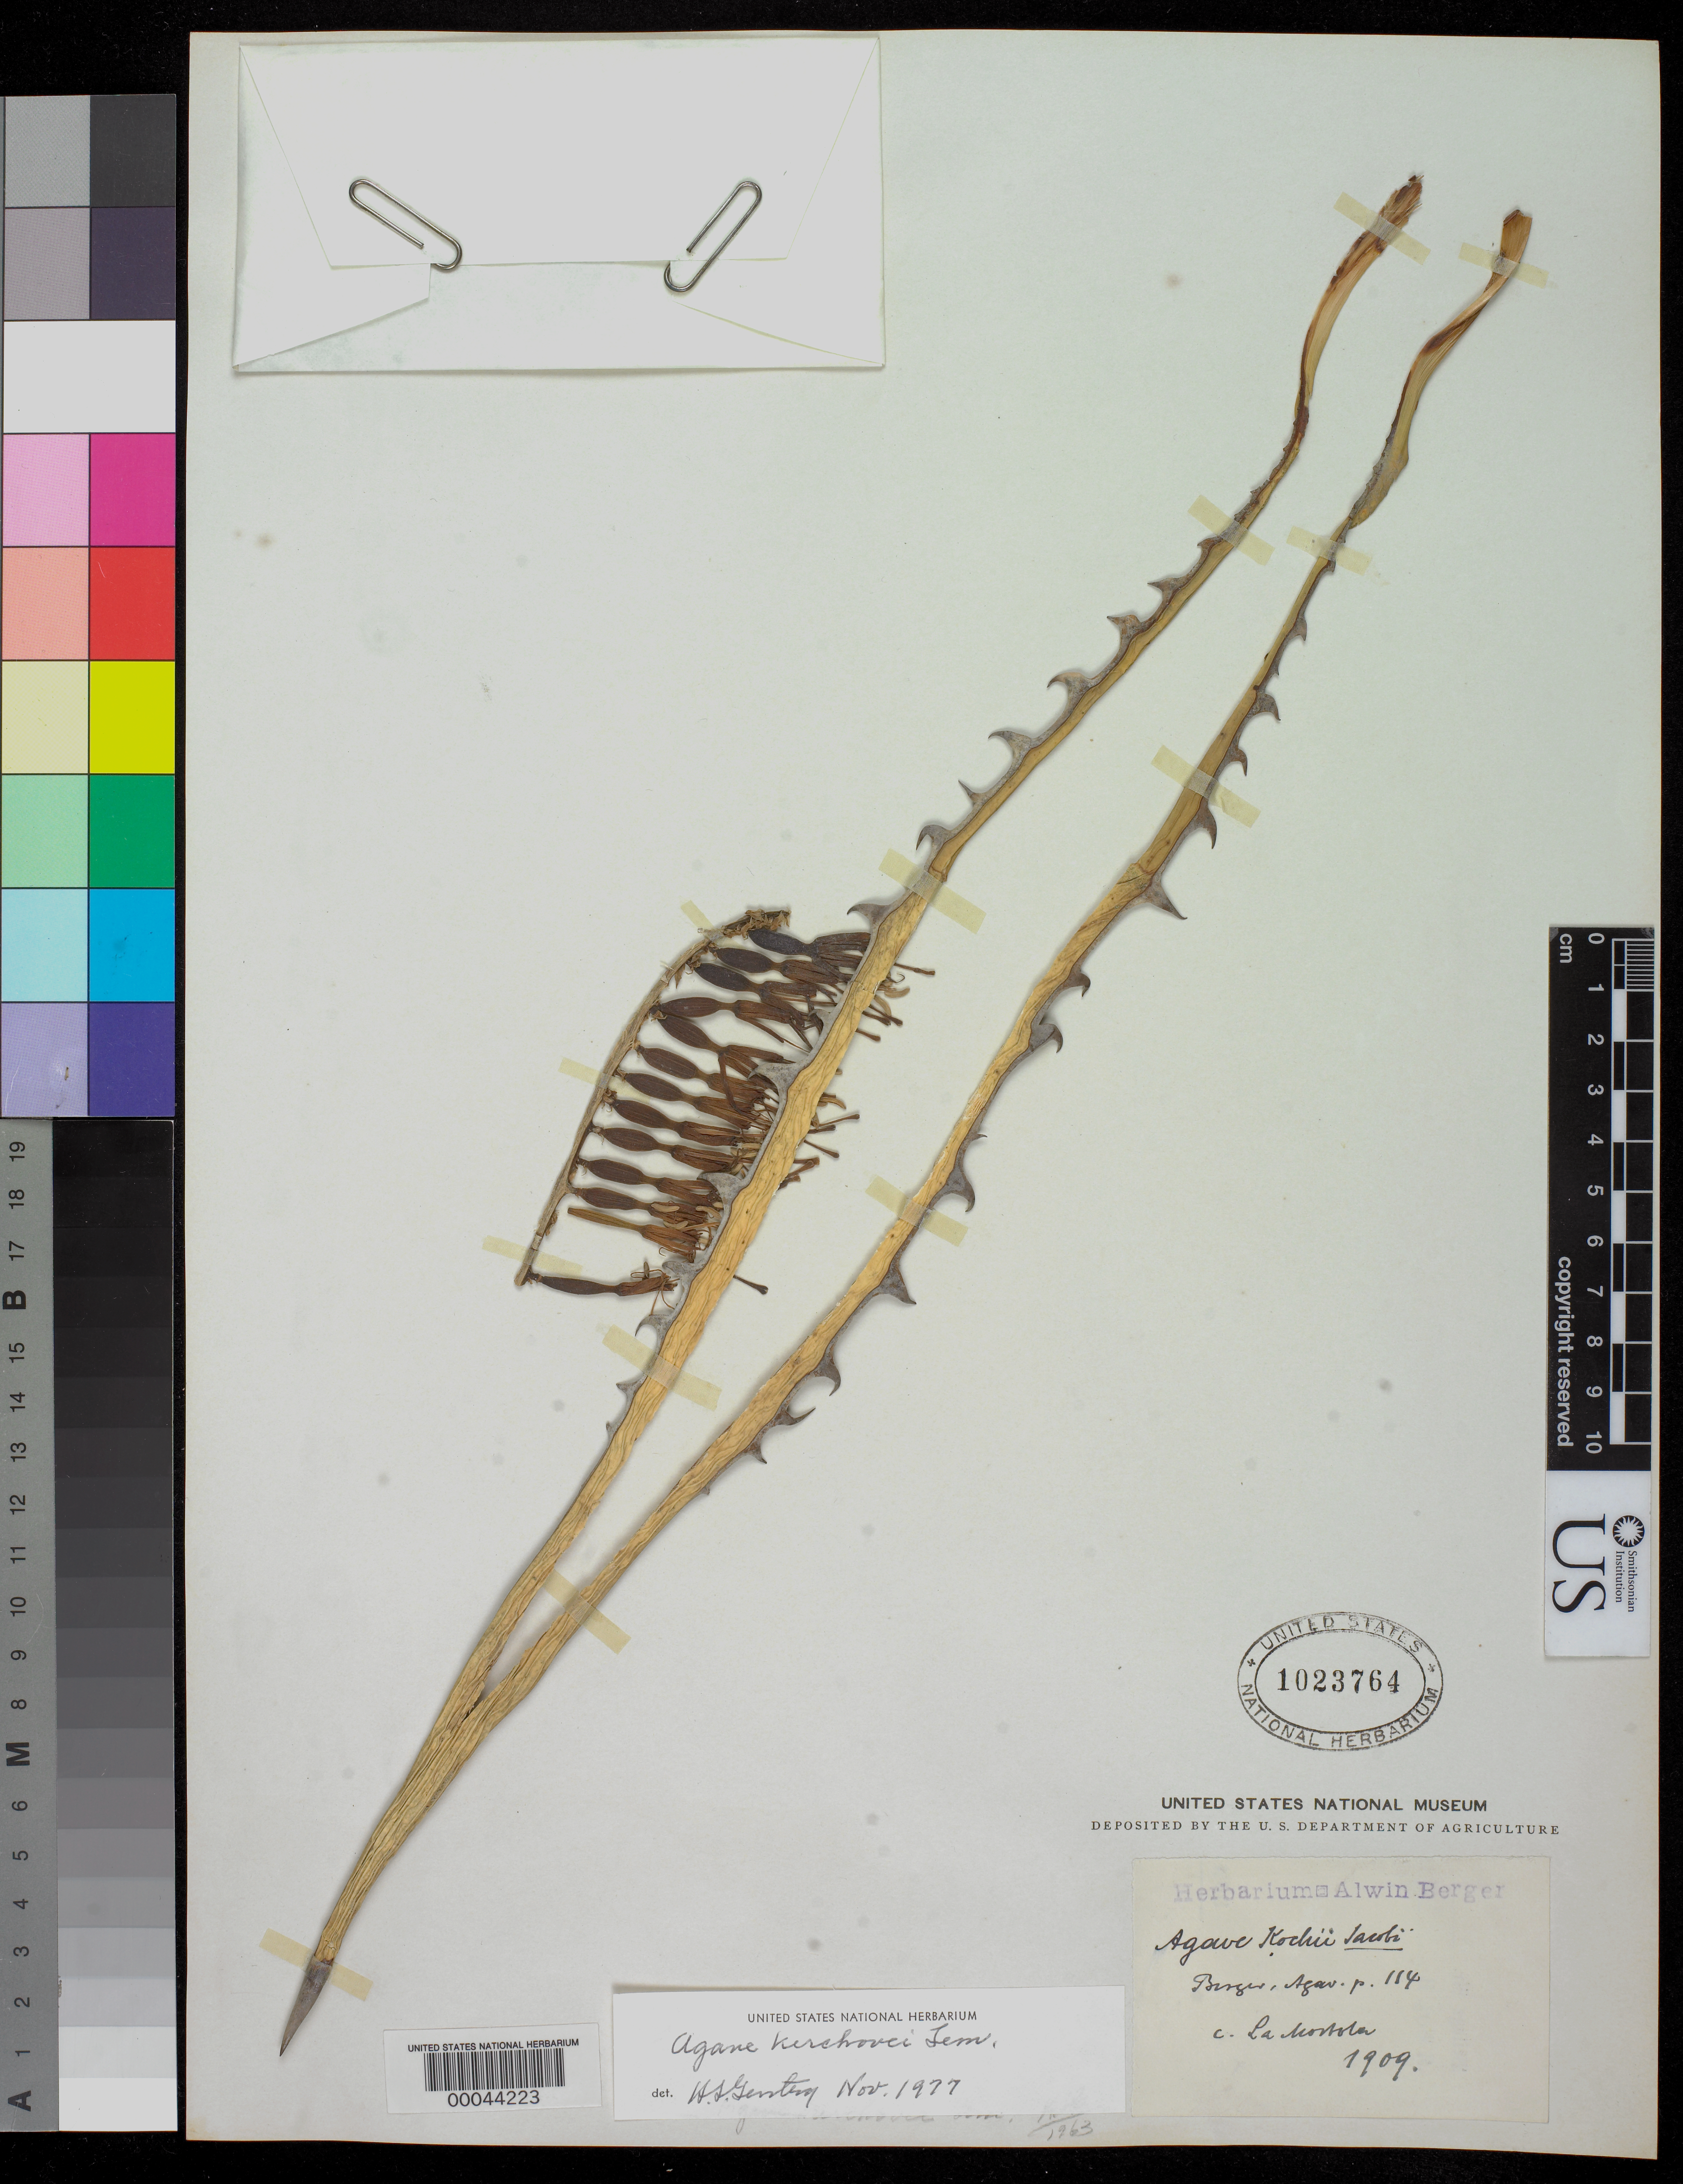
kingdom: Plantae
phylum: Tracheophyta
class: Liliopsida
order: Asparagales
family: Asparagaceae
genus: Agave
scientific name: Agave kerchovei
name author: Lem.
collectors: ex herb. A. Berger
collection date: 1909-06-02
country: Mexico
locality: Cultivated at La Mortola, Italy.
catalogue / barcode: US 1023764